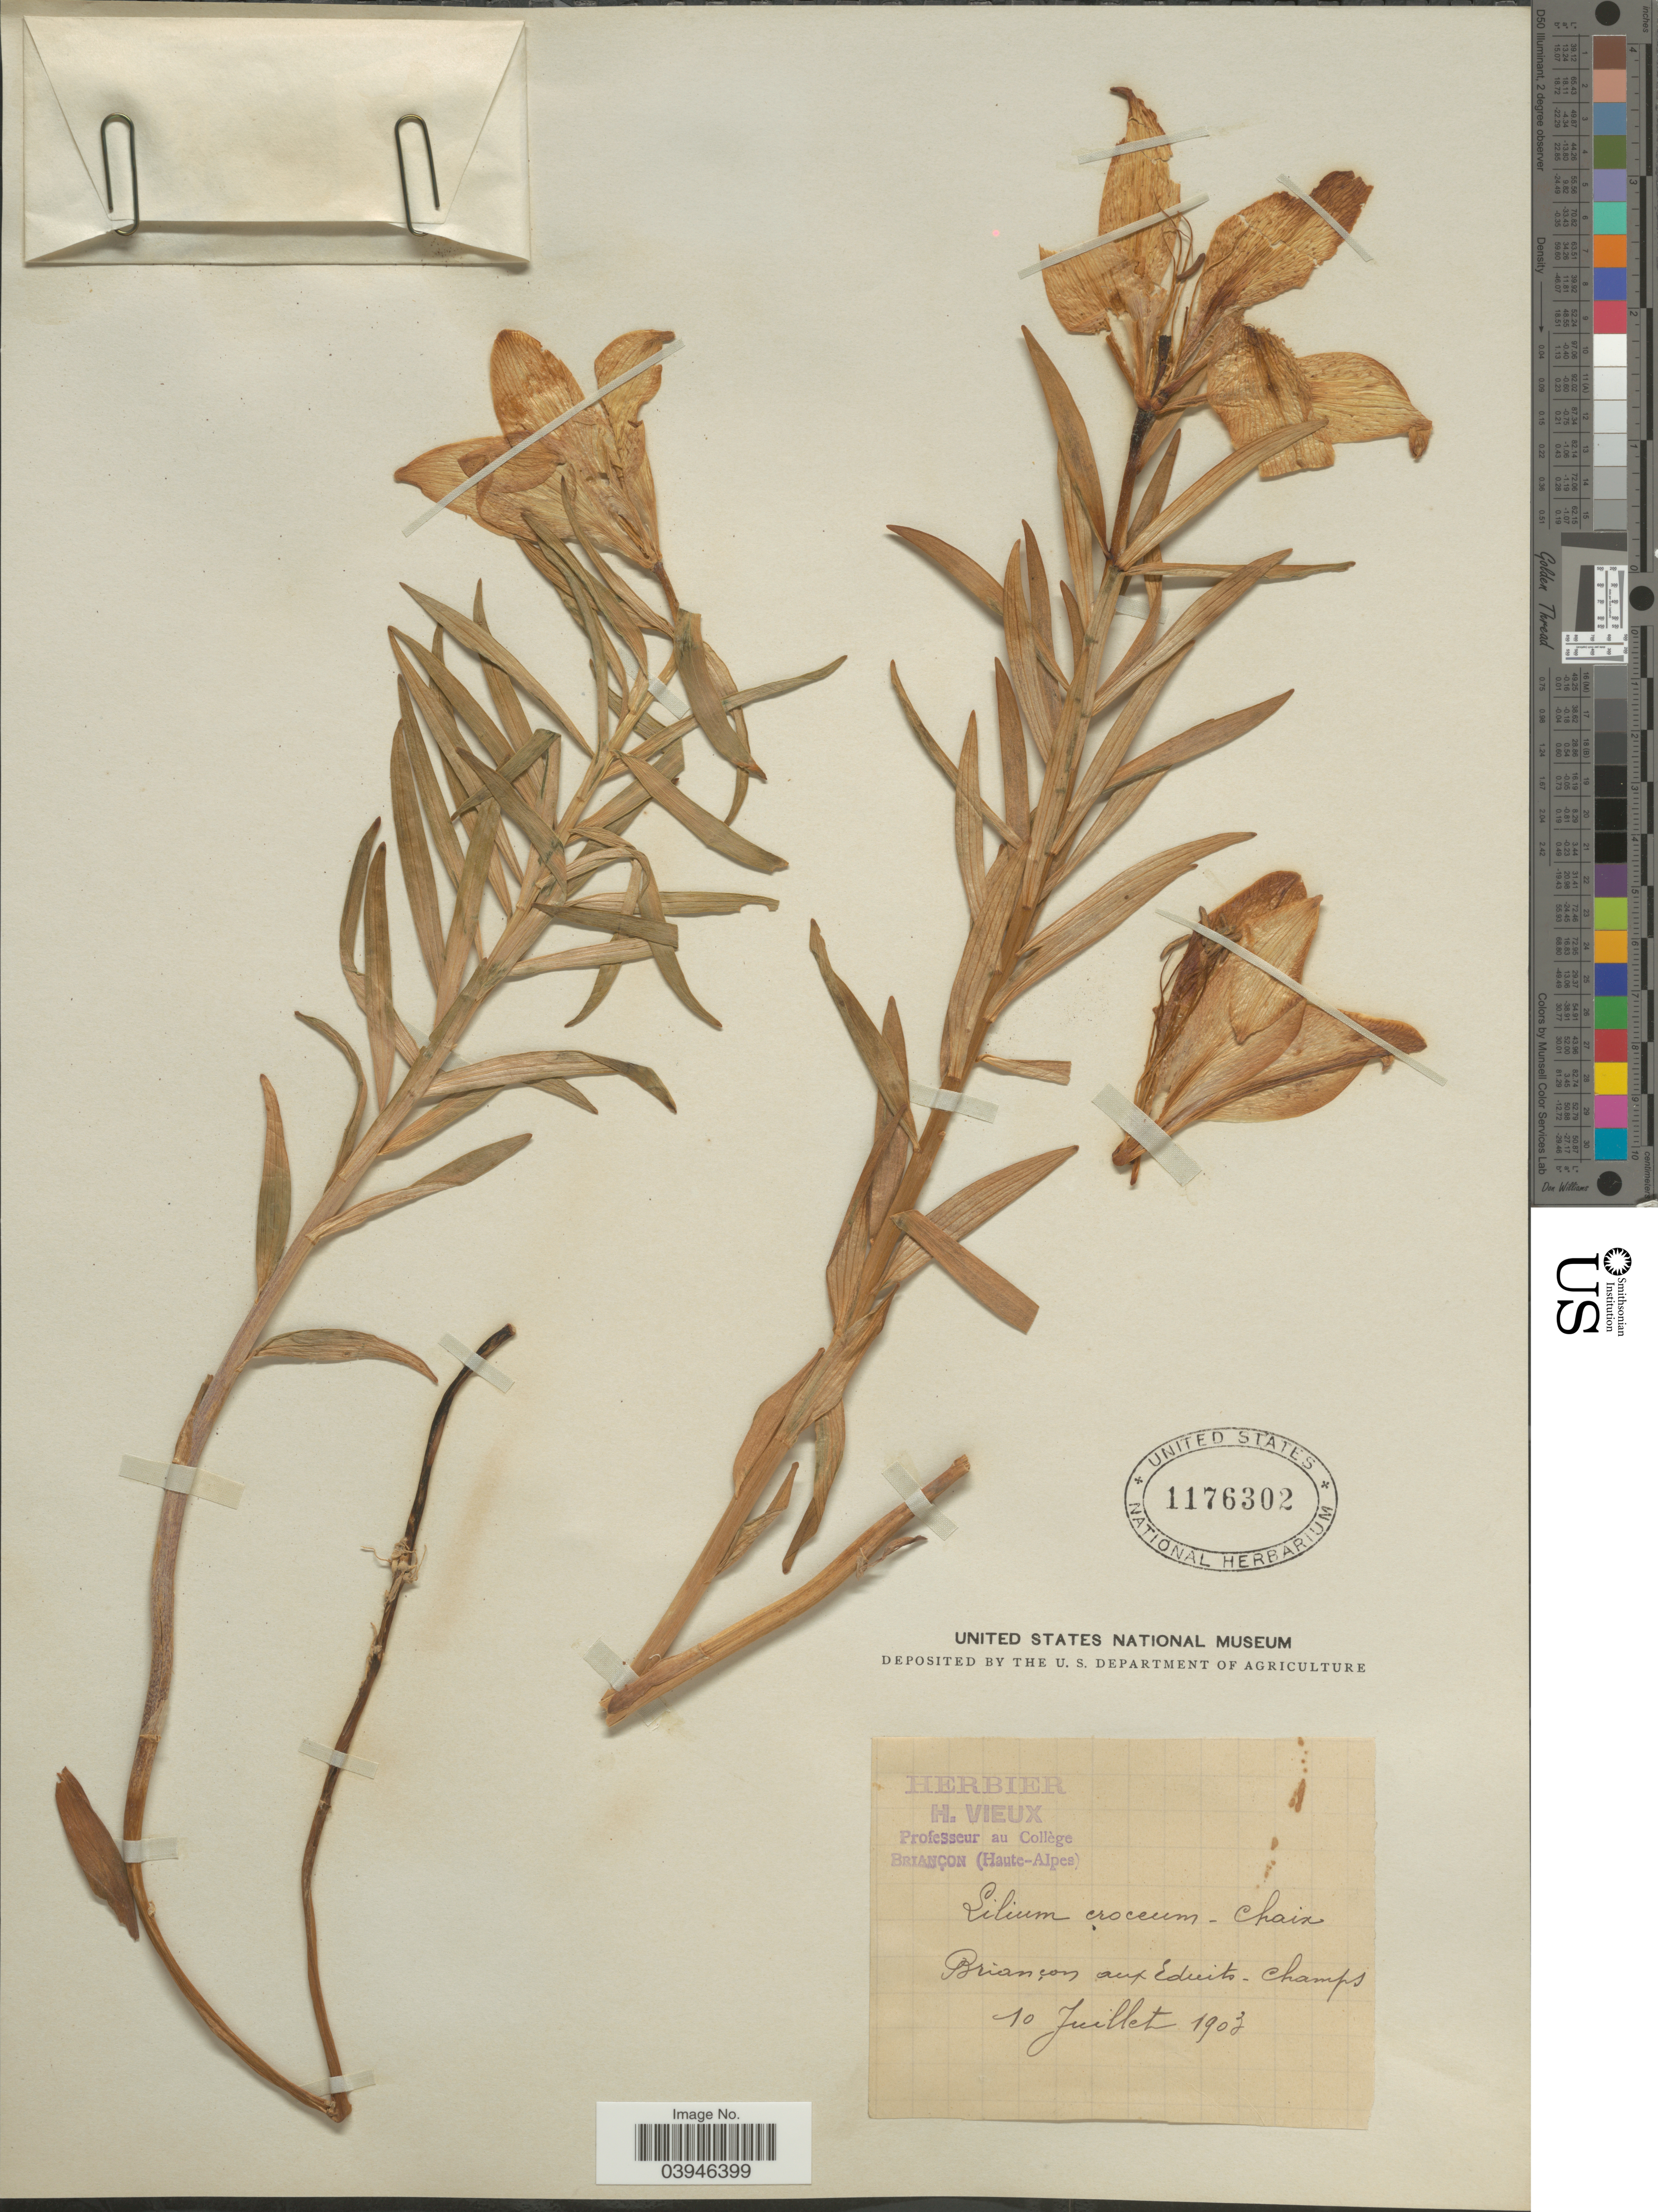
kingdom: Plantae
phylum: Tracheophyta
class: Liliopsida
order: Liliales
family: Liliaceae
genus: Lilium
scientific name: Lilium croceum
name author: Chaix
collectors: Ex herb. H. Vieux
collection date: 1903-07-10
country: France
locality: Briançon aux Eduits-champs.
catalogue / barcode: US 1176302